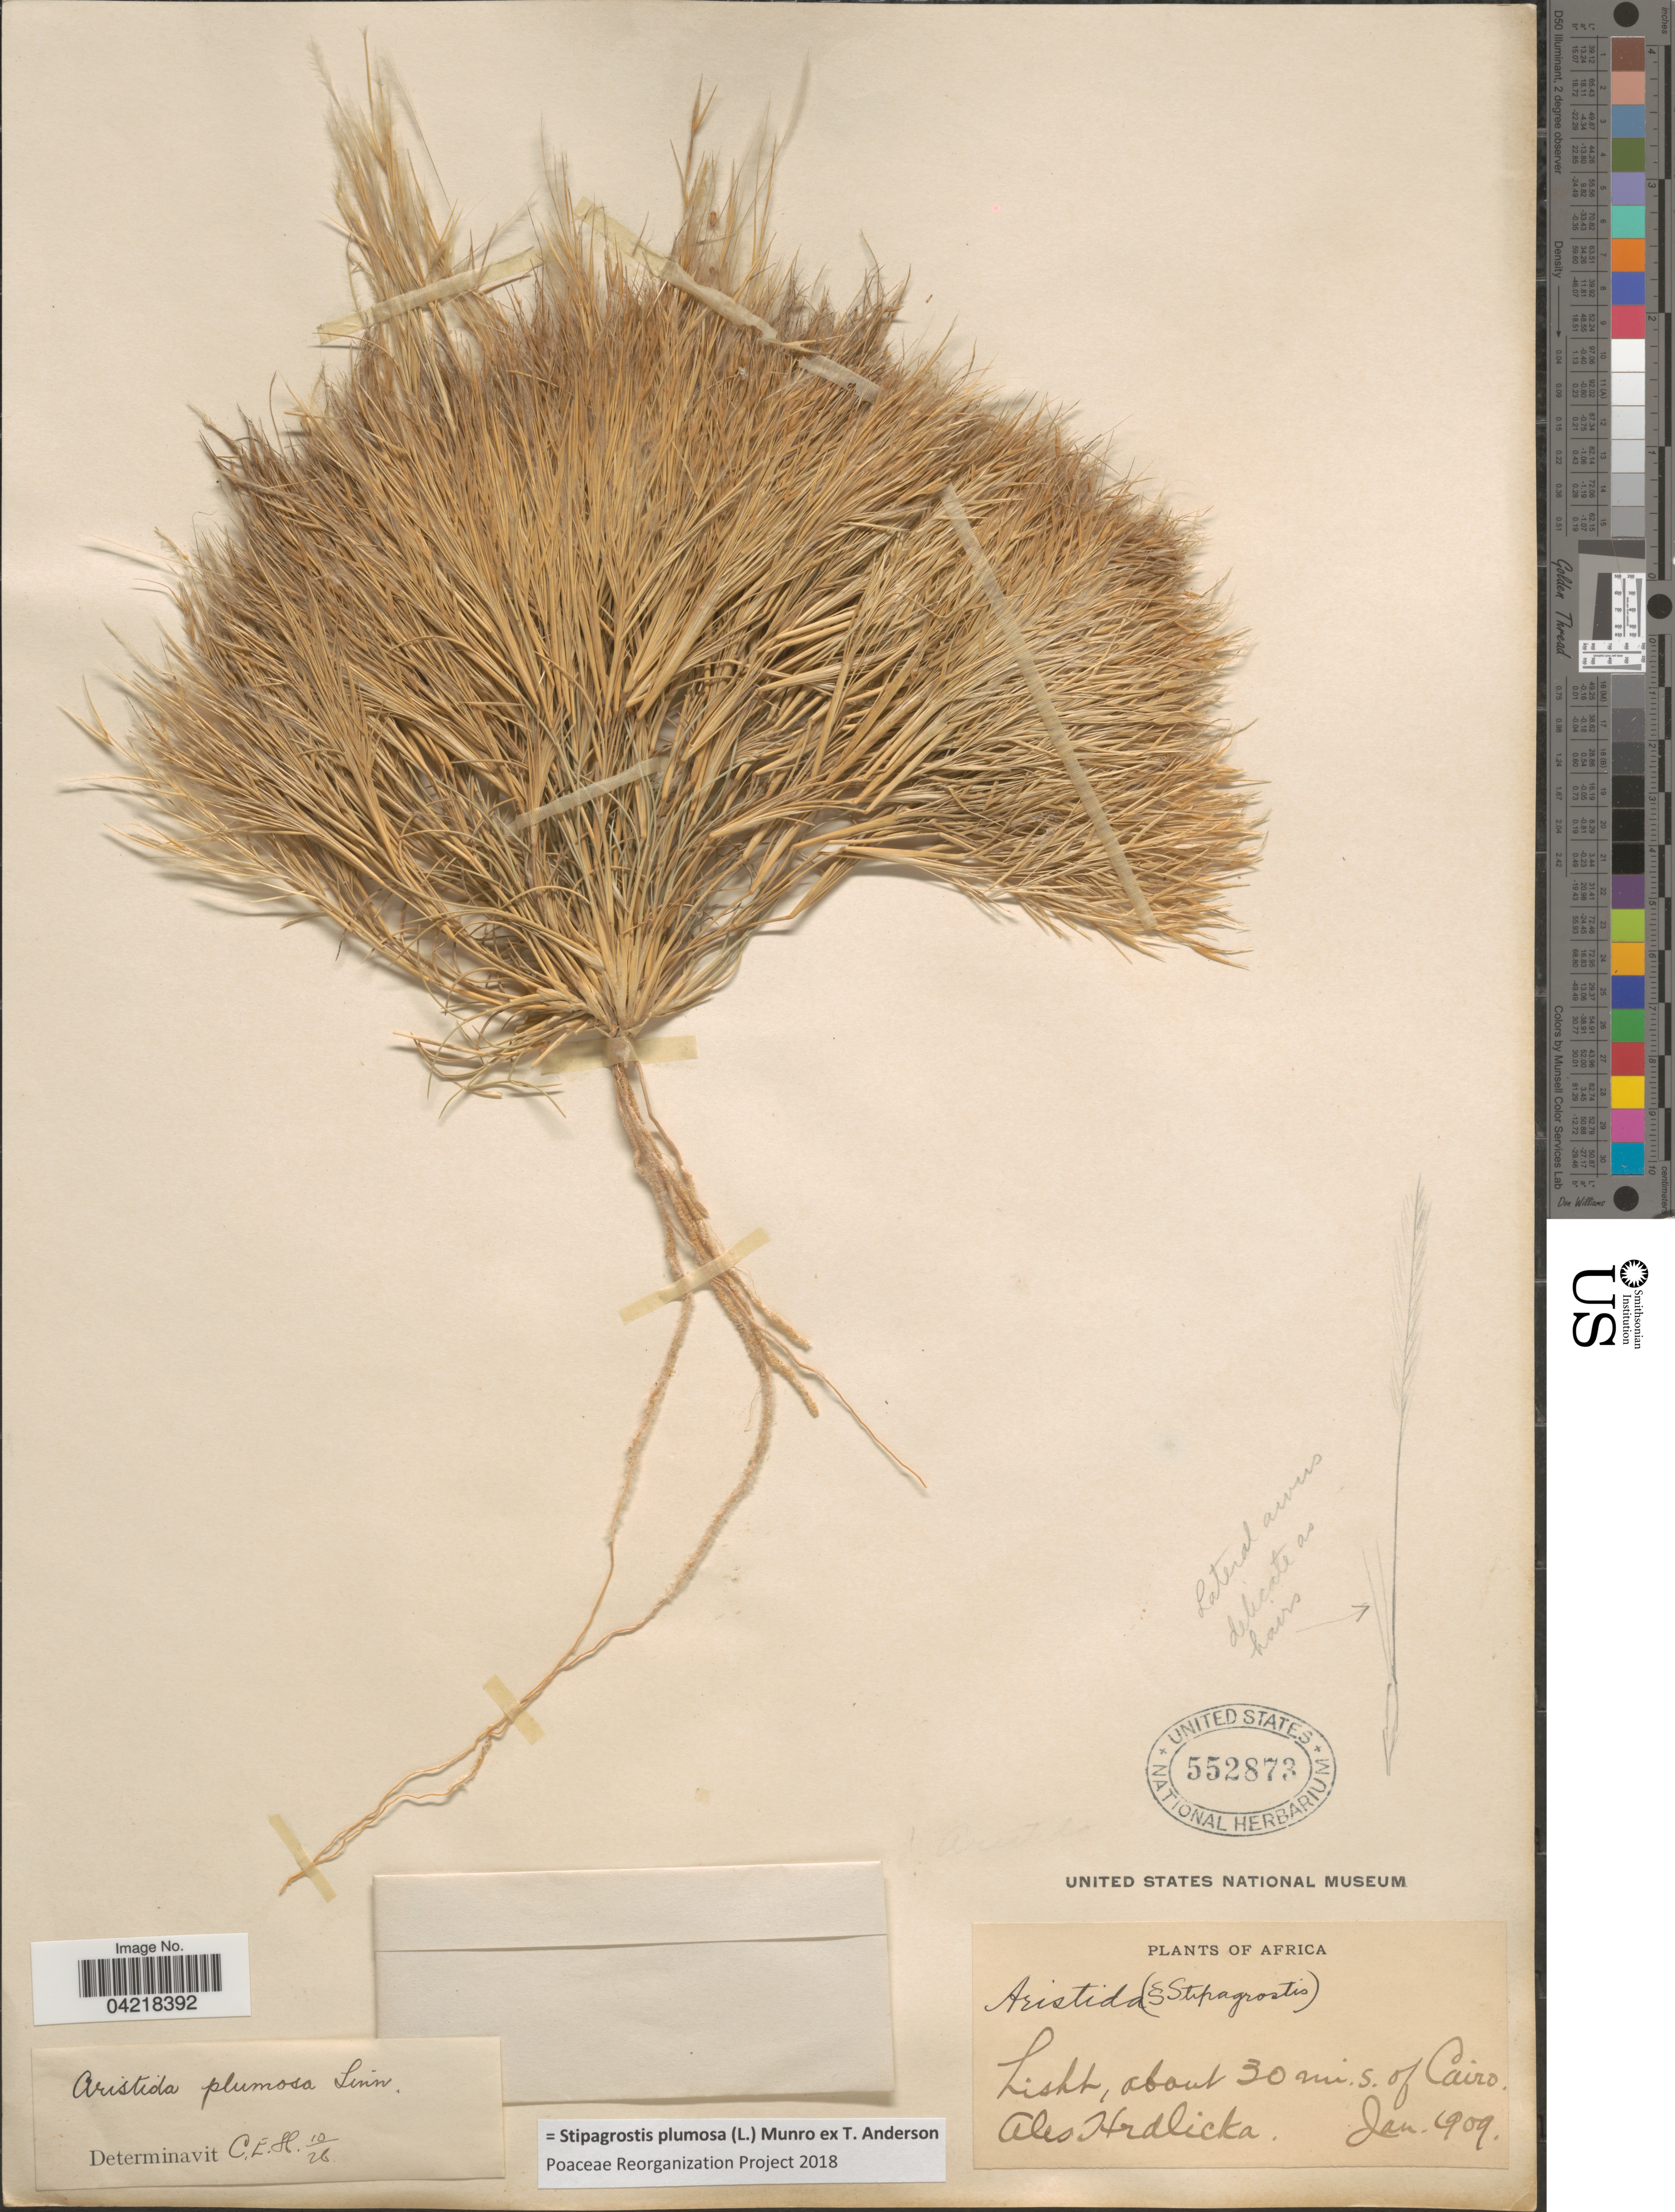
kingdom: Plantae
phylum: Tracheophyta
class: Liliopsida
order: Poales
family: Poaceae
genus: Stipagrostis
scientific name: Stipagrostis plumosa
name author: (L.) Munro ex T. Anderson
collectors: A. Hrdlicka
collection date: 1909-01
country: Egypt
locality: Africa. Lisht, about 30 mi. S. of Cairo.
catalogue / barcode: US 552873